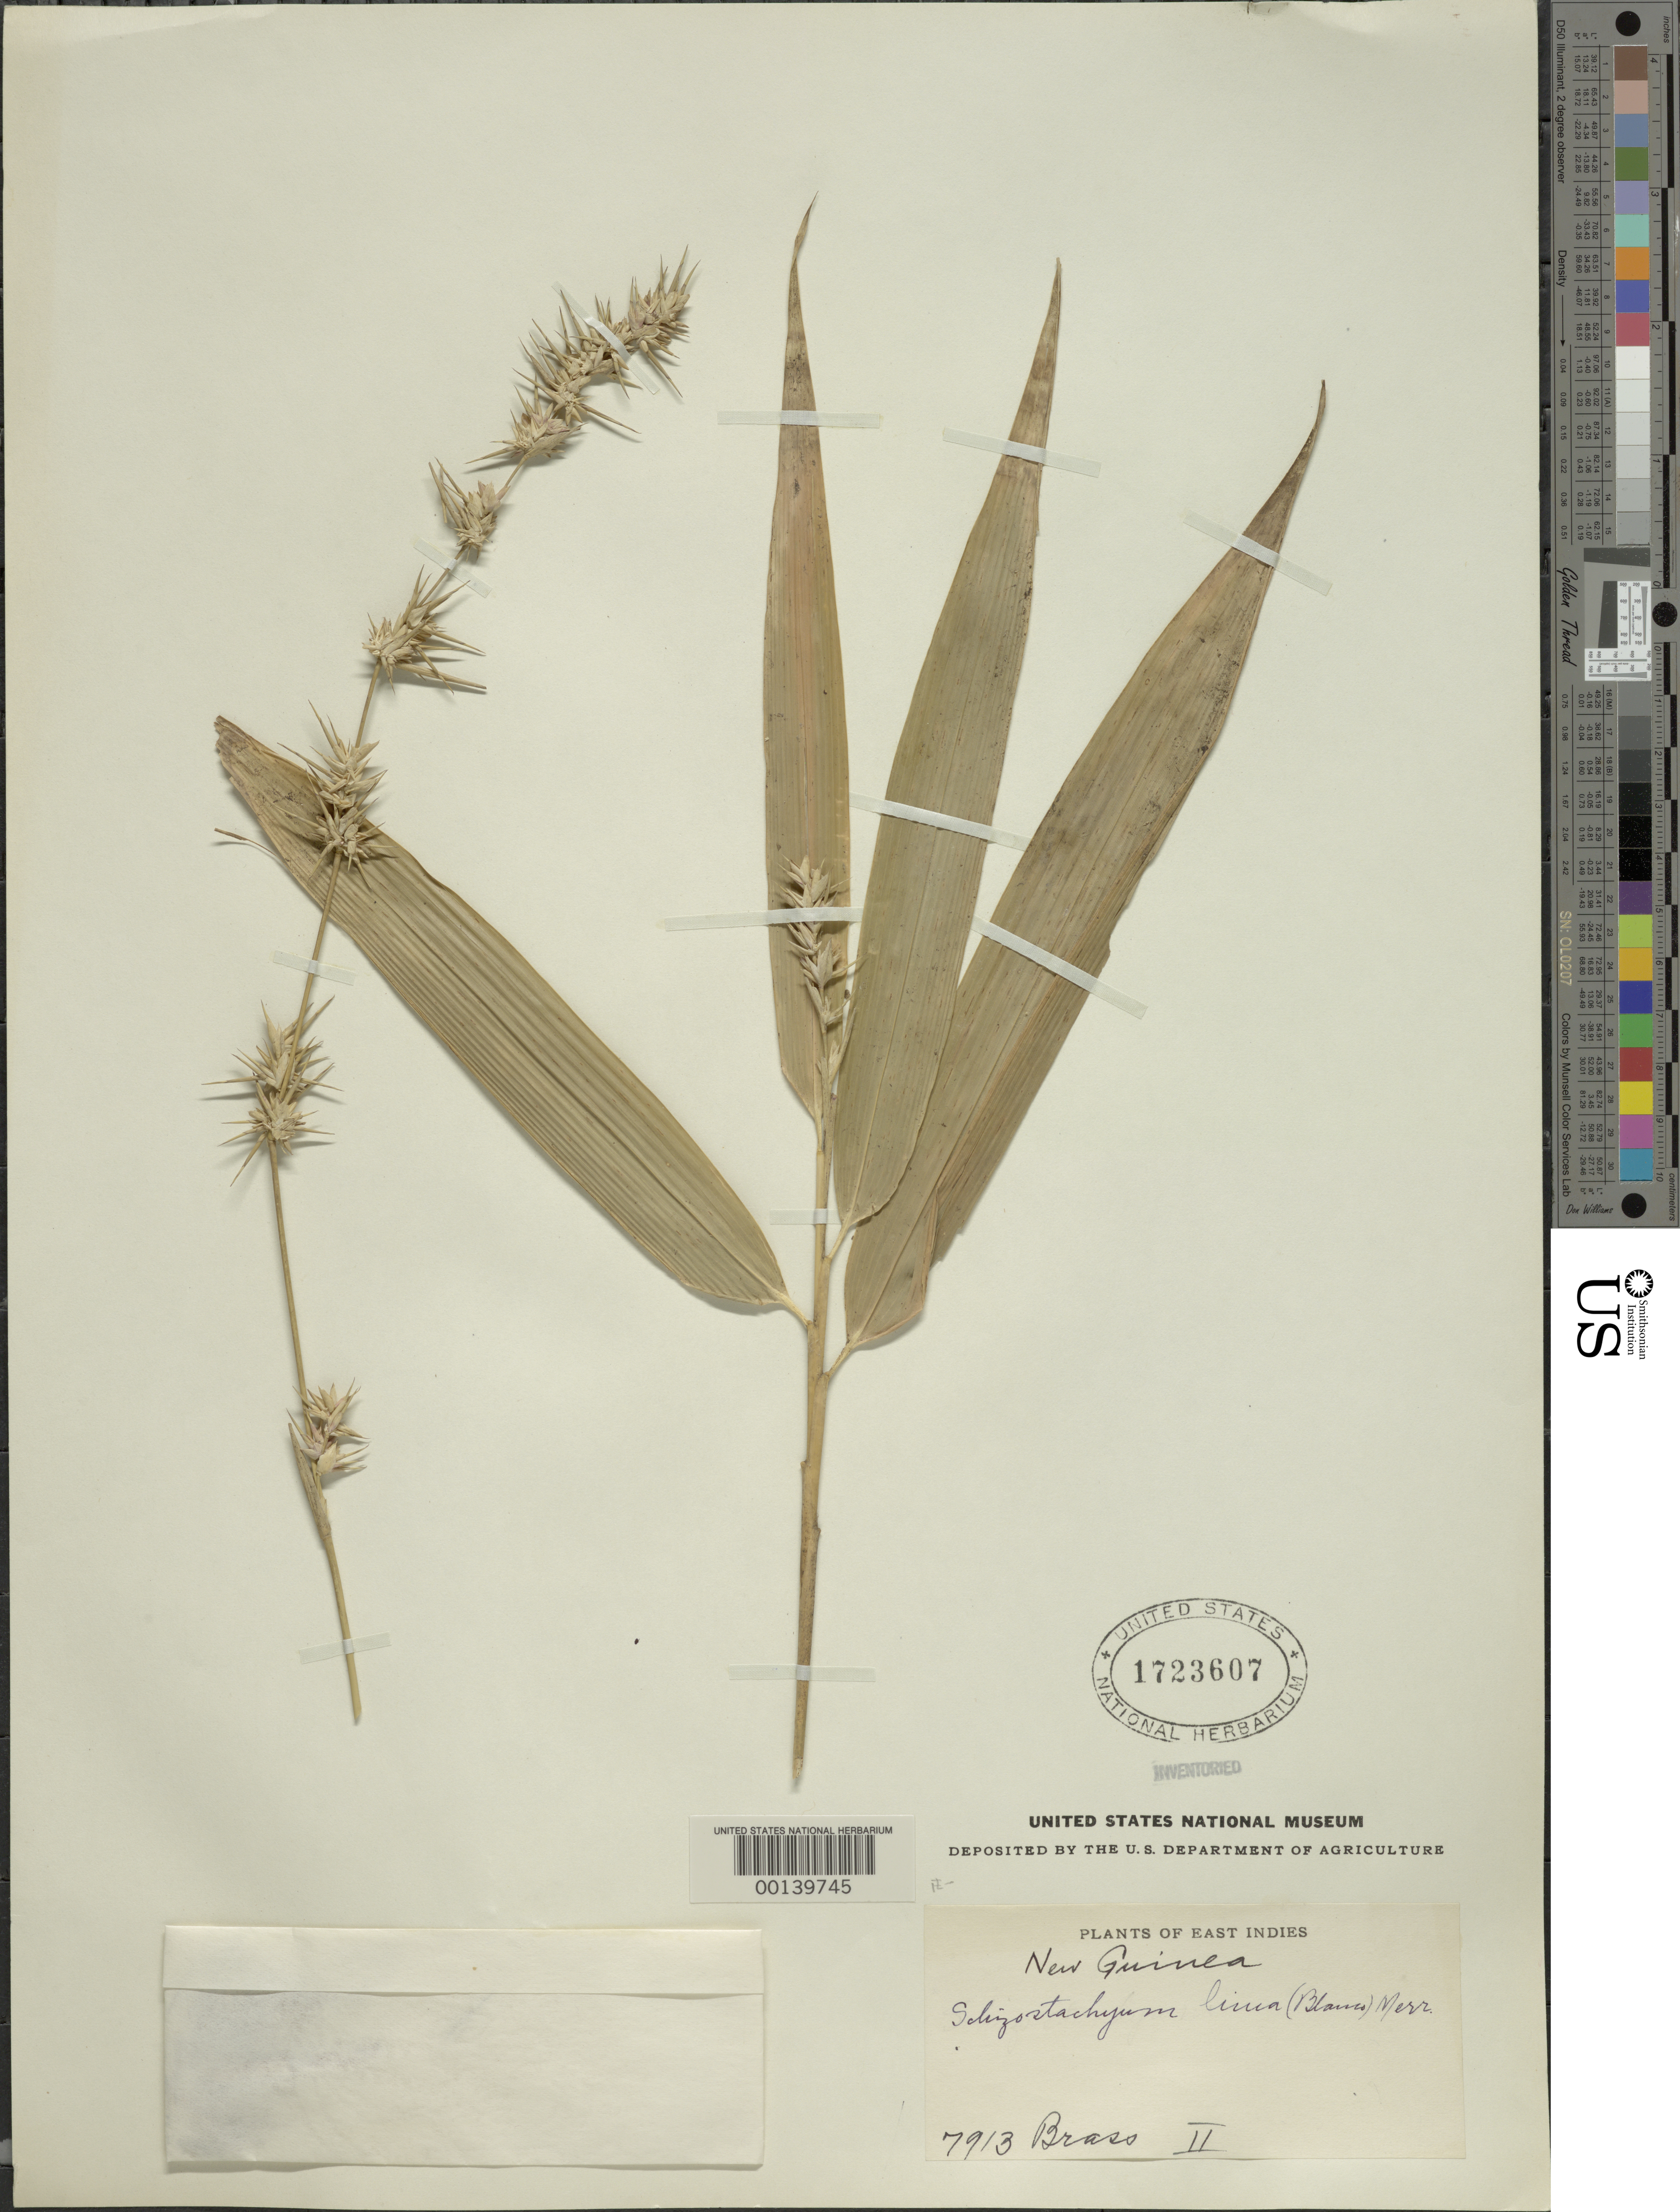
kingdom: Plantae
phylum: Tracheophyta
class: Liliopsida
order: Poales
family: Poaceae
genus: Schizostachyum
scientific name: Schizostachyum lima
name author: (Blanco) Merr.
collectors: L. J. Brass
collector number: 7913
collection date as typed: Sep 1936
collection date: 1936-09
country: Papua New Guinea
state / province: Western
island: New Guinea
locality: Lake daviumbu, middle fly rv.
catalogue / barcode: US 1723607